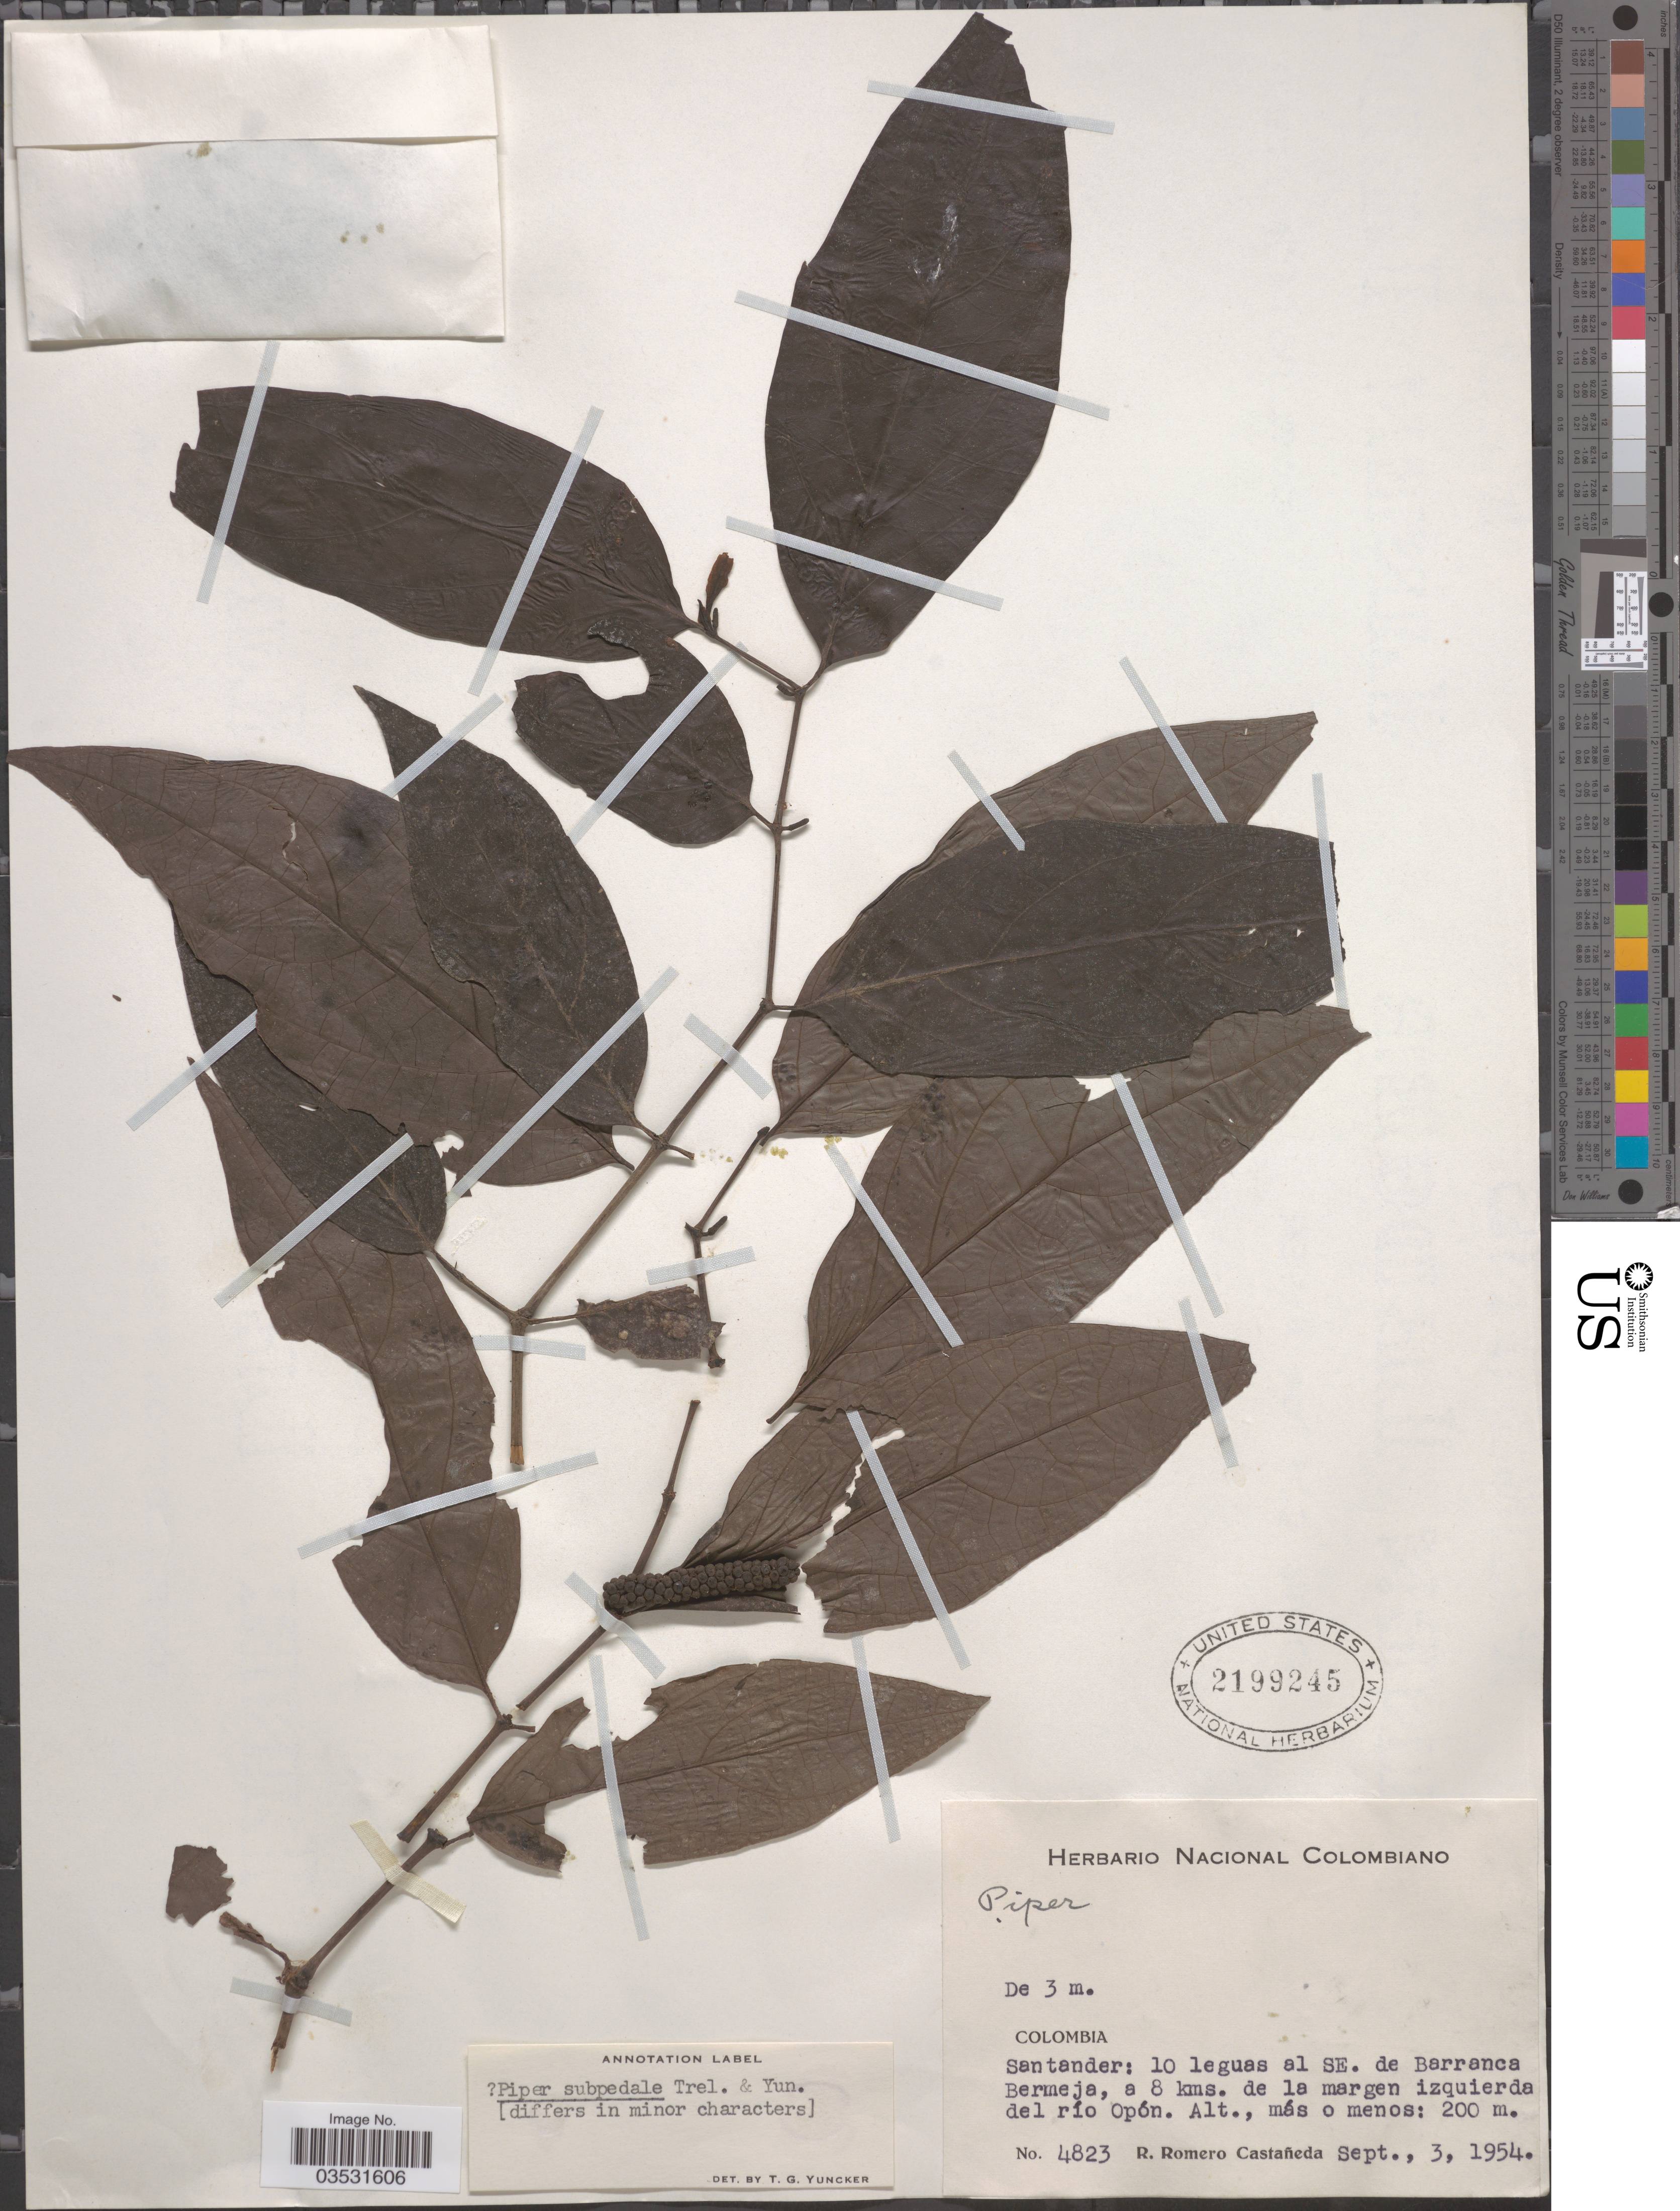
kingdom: Plantae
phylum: Tracheophyta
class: Magnoliopsida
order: Piperales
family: Piperaceae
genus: Piper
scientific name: Piper subpedale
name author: Trel. & Yunck.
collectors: R. Romero Castañeda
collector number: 4823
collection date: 1954-09-03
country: Colombia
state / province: Santander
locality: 10 leguas al SE. de Barranca Bermeja, a 8 kms. de la margen izquierda del río Opón.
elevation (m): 200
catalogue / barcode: US 2199245